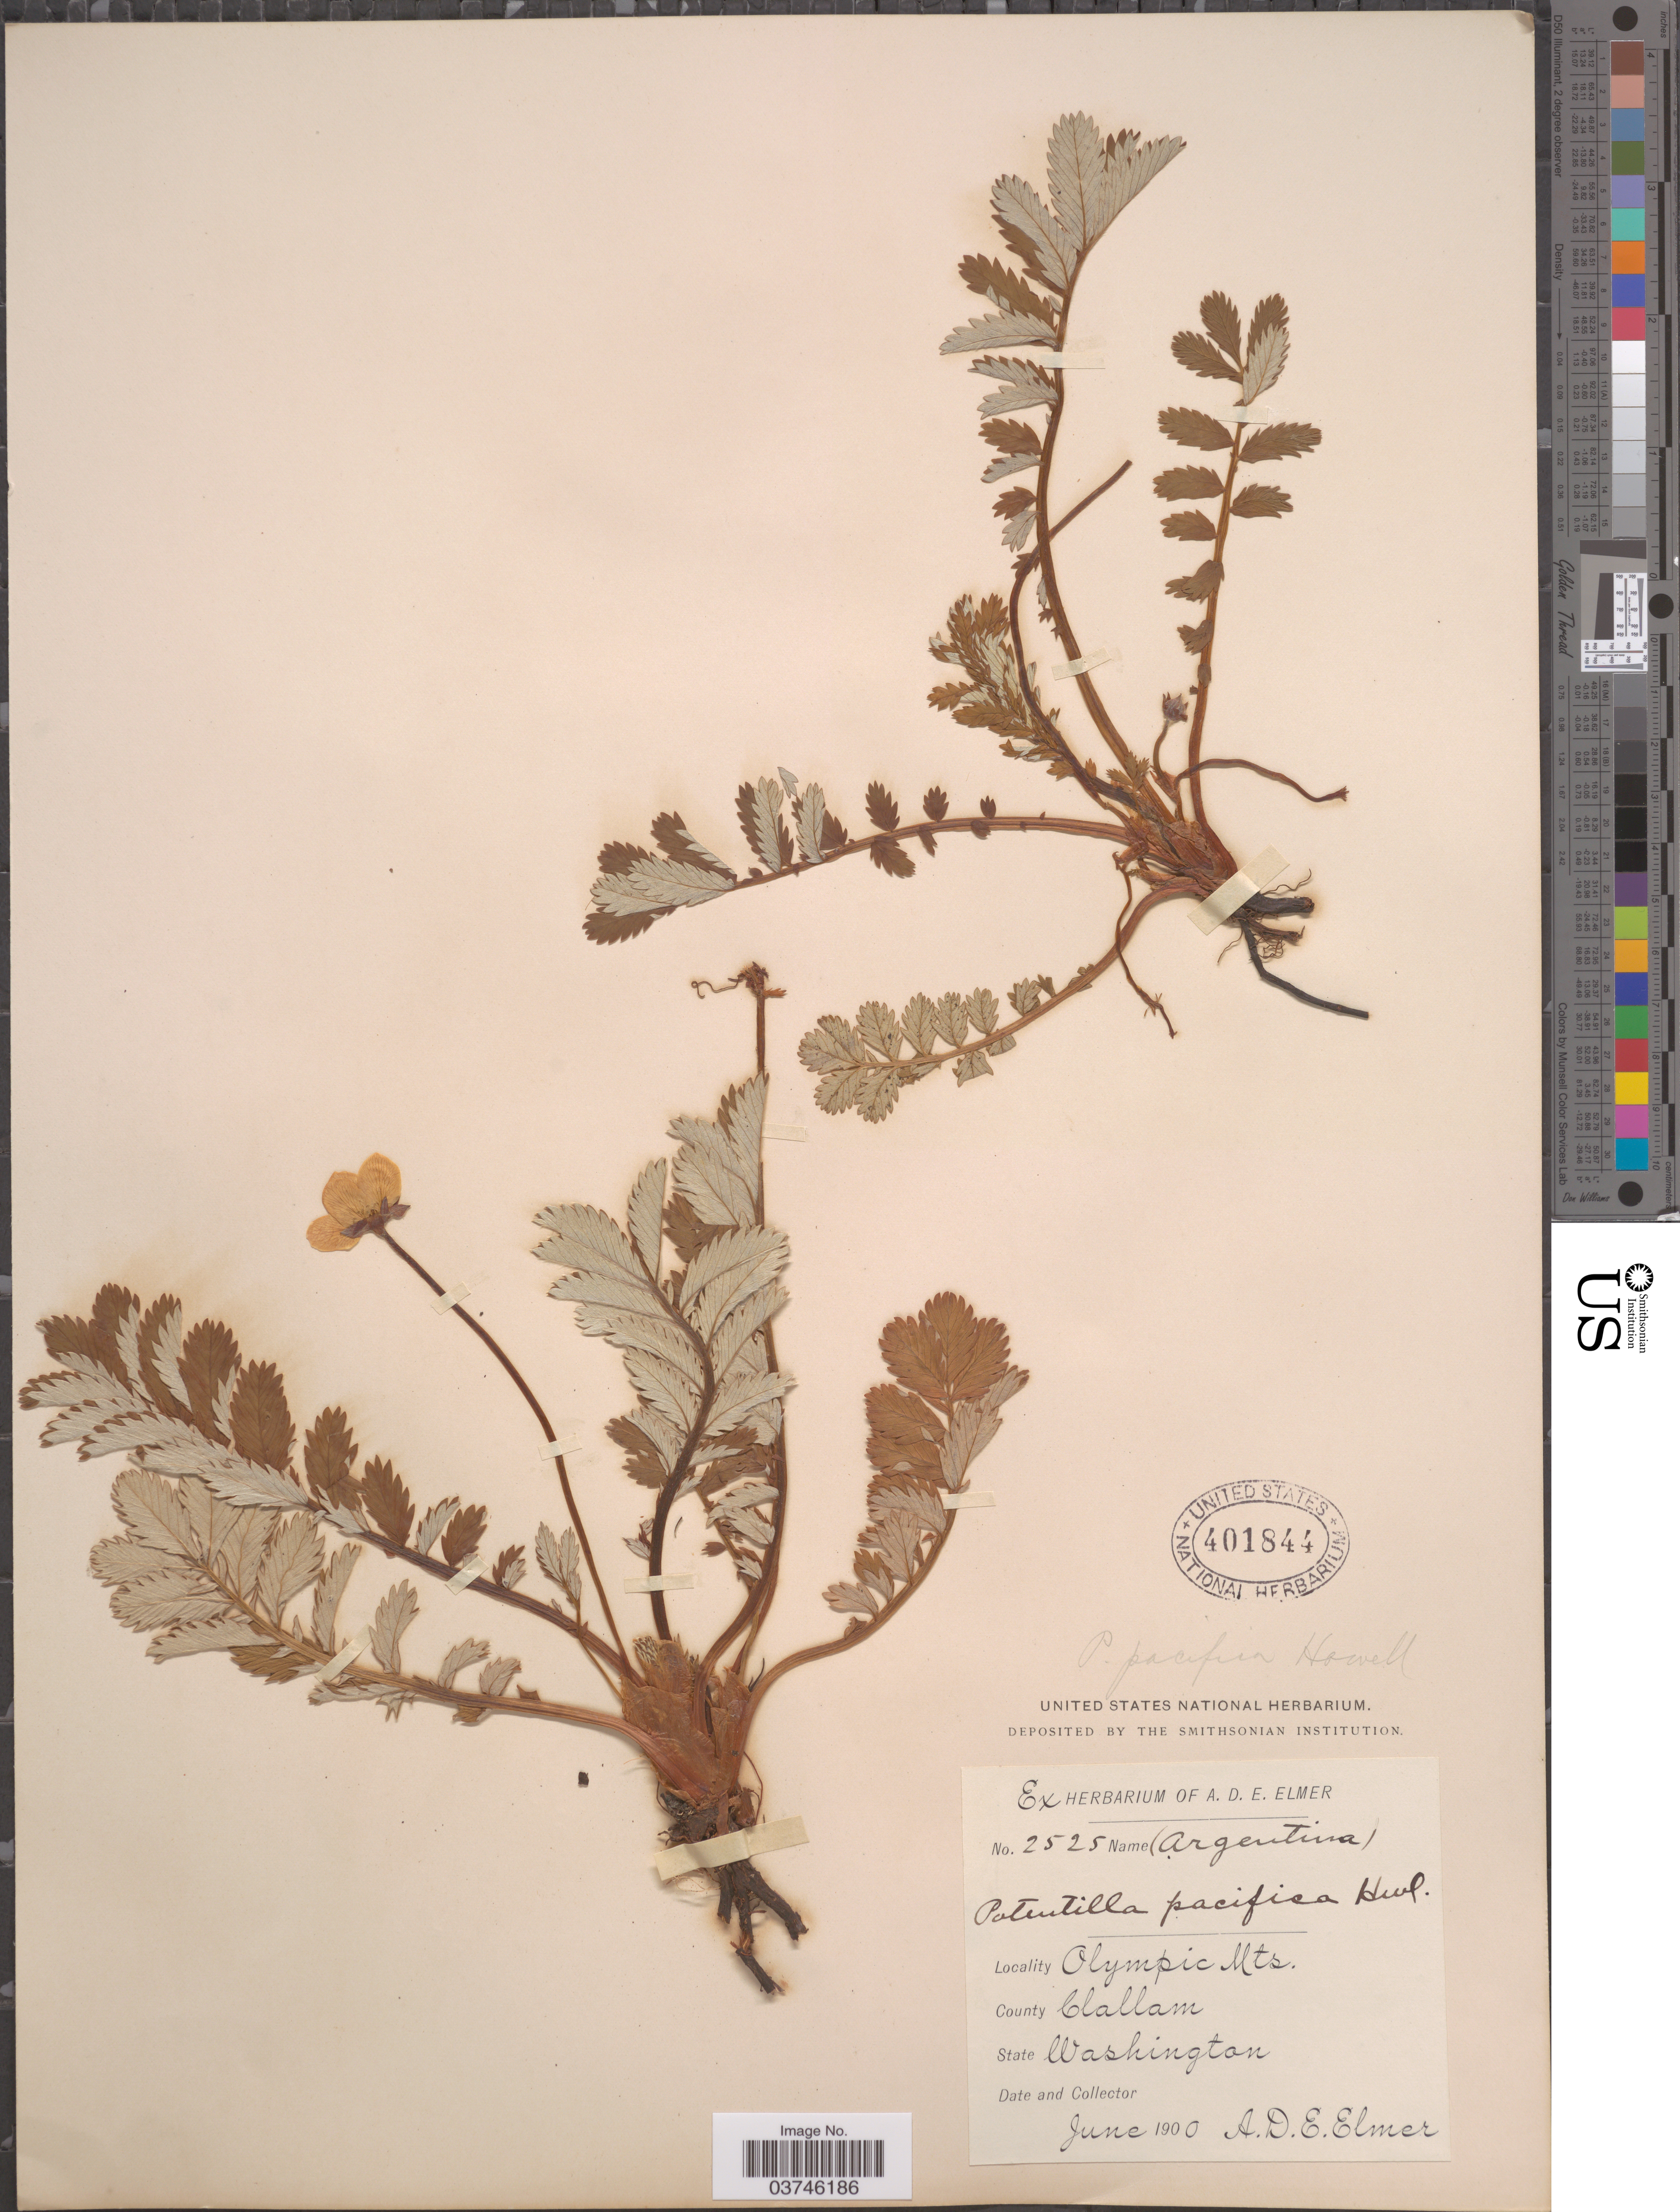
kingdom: Plantae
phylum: Tracheophyta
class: Magnoliopsida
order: Rosales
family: Rosaceae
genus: Argentina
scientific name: Argentina pacifica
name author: (Howell) Rydb.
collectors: A. D. E. Elmer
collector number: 2525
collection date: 1900-06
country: United States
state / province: Washington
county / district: Clallam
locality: Olympic Mts. County Clallam.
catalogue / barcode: US 401844